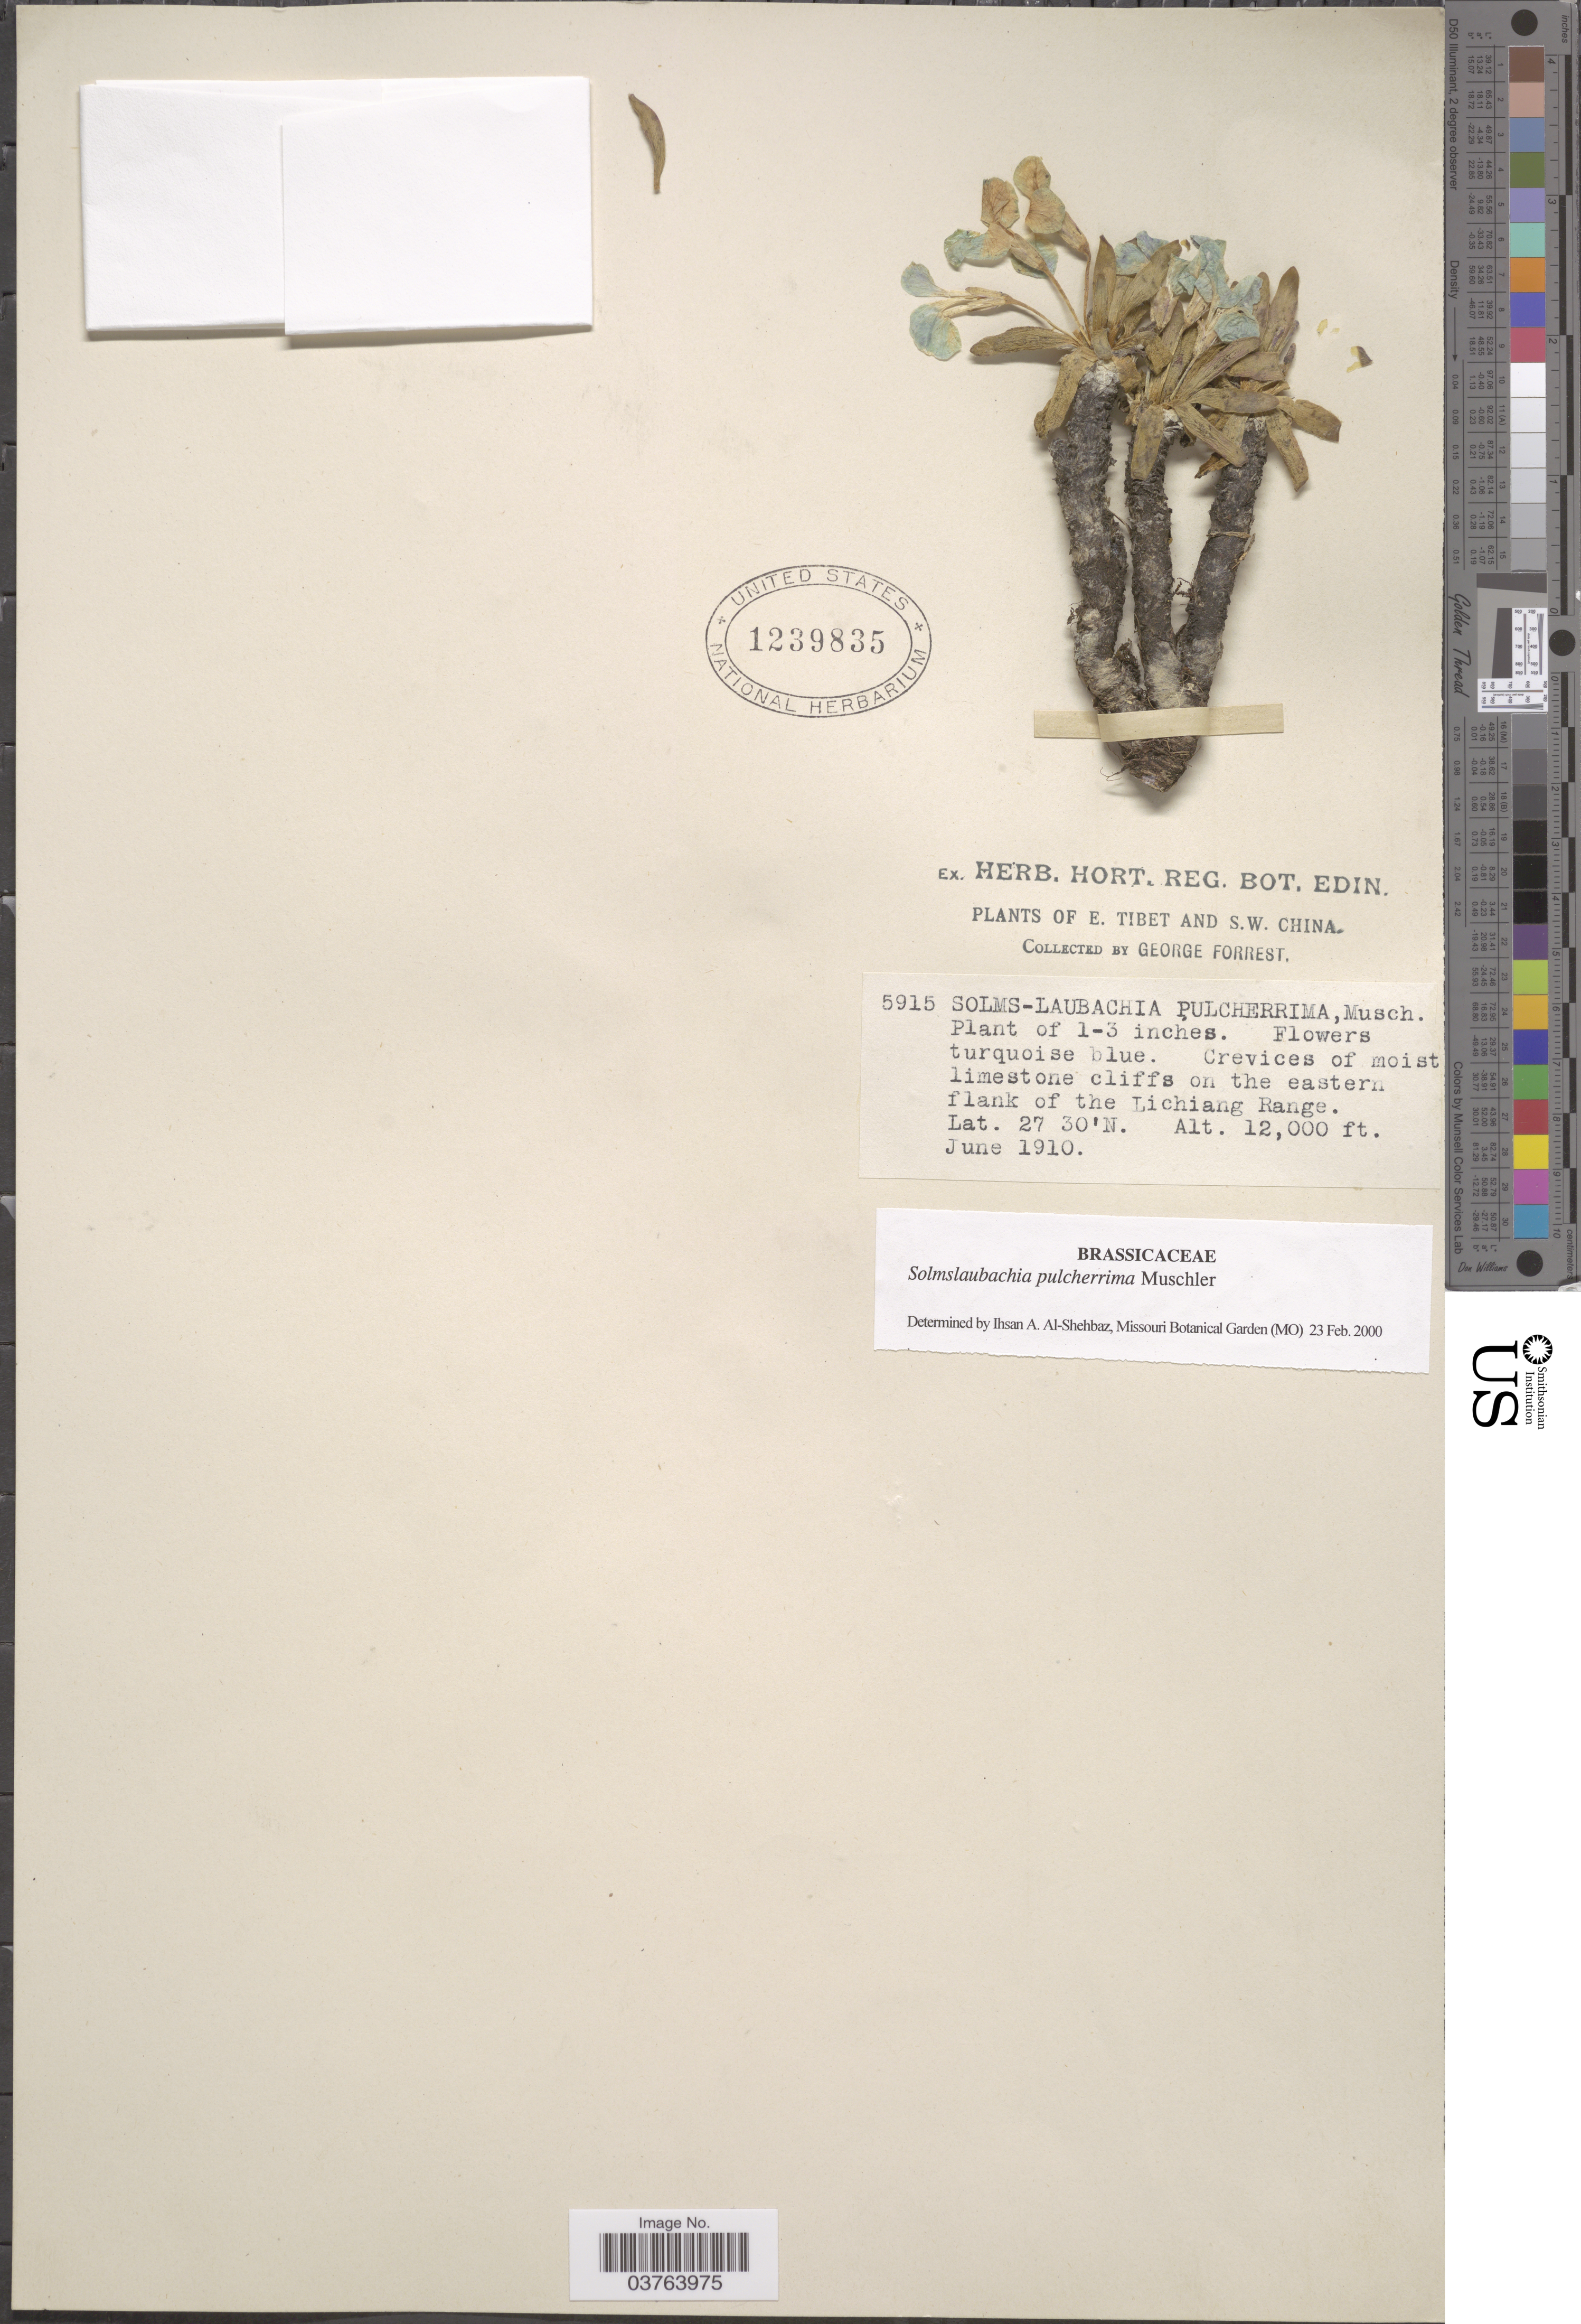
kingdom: Plantae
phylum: Tracheophyta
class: Magnoliopsida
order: Brassicales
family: Brassicaceae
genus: Solms-Laubachia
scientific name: Solms-laubachia pulcherrima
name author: Muschl.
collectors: G. Forrest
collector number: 5915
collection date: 1910-06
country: China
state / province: Xizang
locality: E.Tibet and S. W. China. On the eastern flank of the Lichiang Range.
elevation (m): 3658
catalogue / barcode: US 1239835